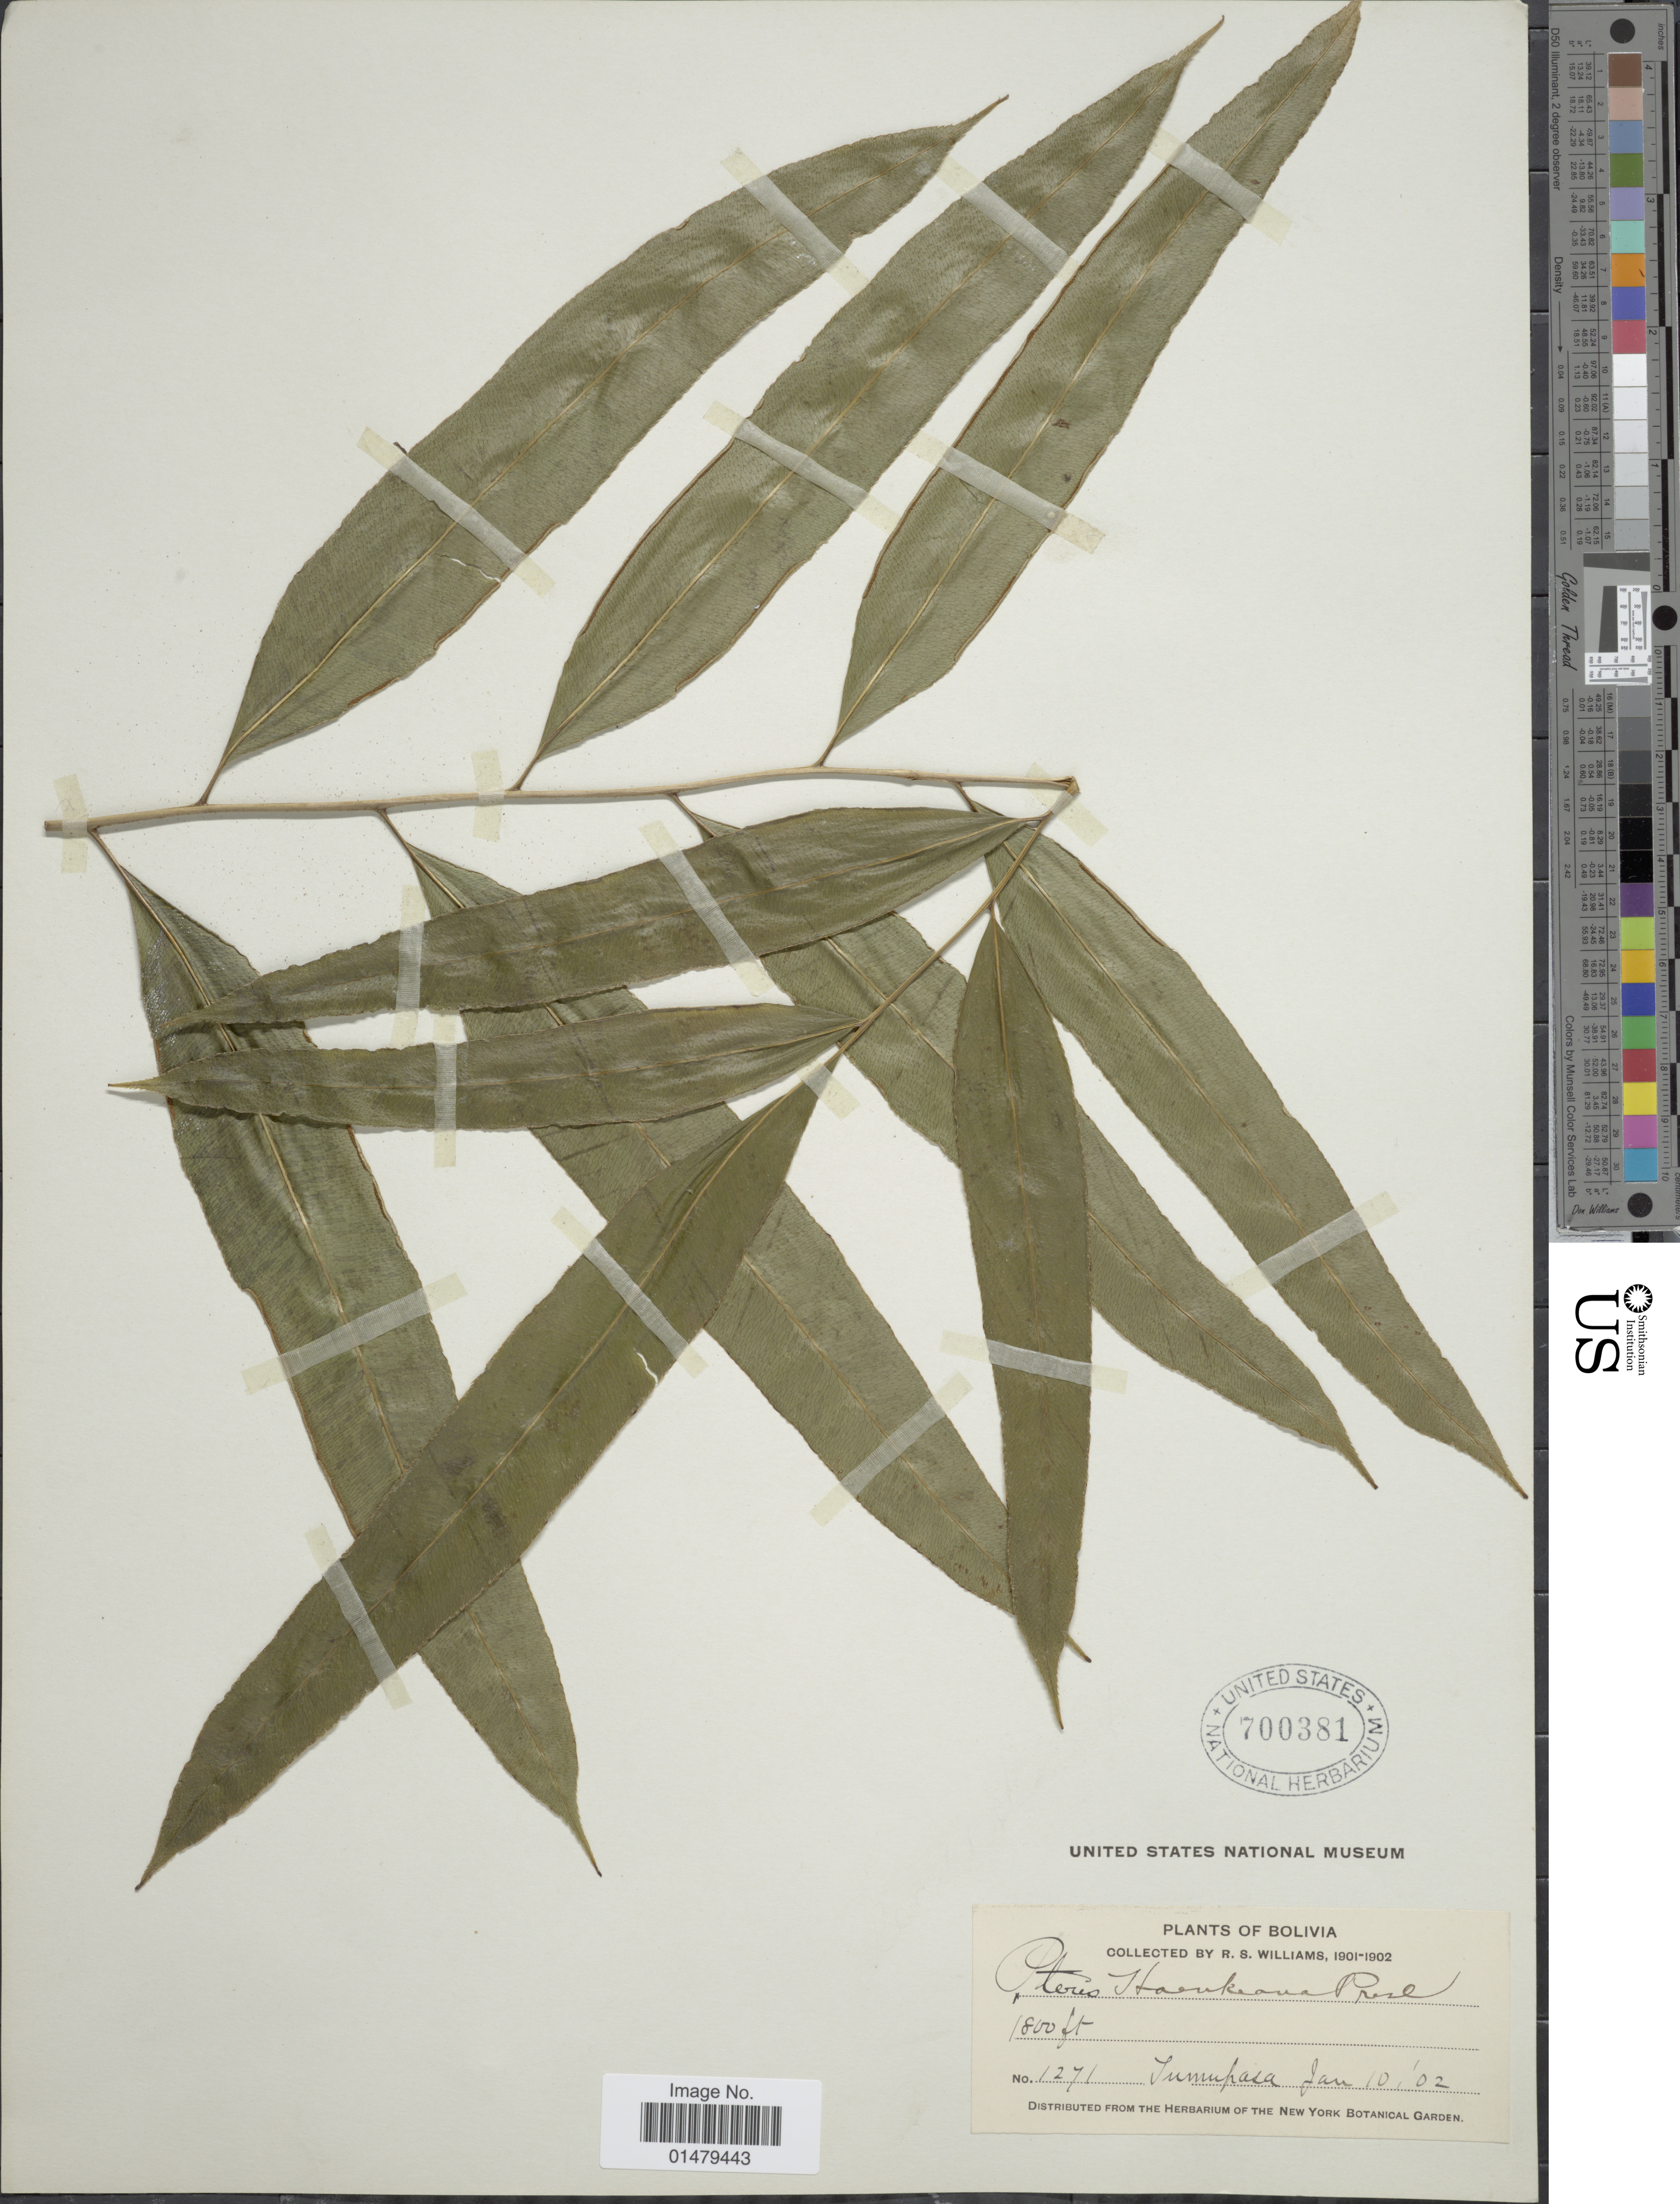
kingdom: Plantae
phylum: Tracheophyta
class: Polypodiopsida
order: Polypodiales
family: Pteridaceae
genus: Pteris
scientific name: Pteris haenkeana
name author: C. Presl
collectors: R. S. Williams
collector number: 1271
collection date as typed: Jan. 10, '02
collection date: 1902-01-10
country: Bolivia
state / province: La Paz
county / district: Iturralde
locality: Tumupasa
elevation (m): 549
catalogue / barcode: US 700381